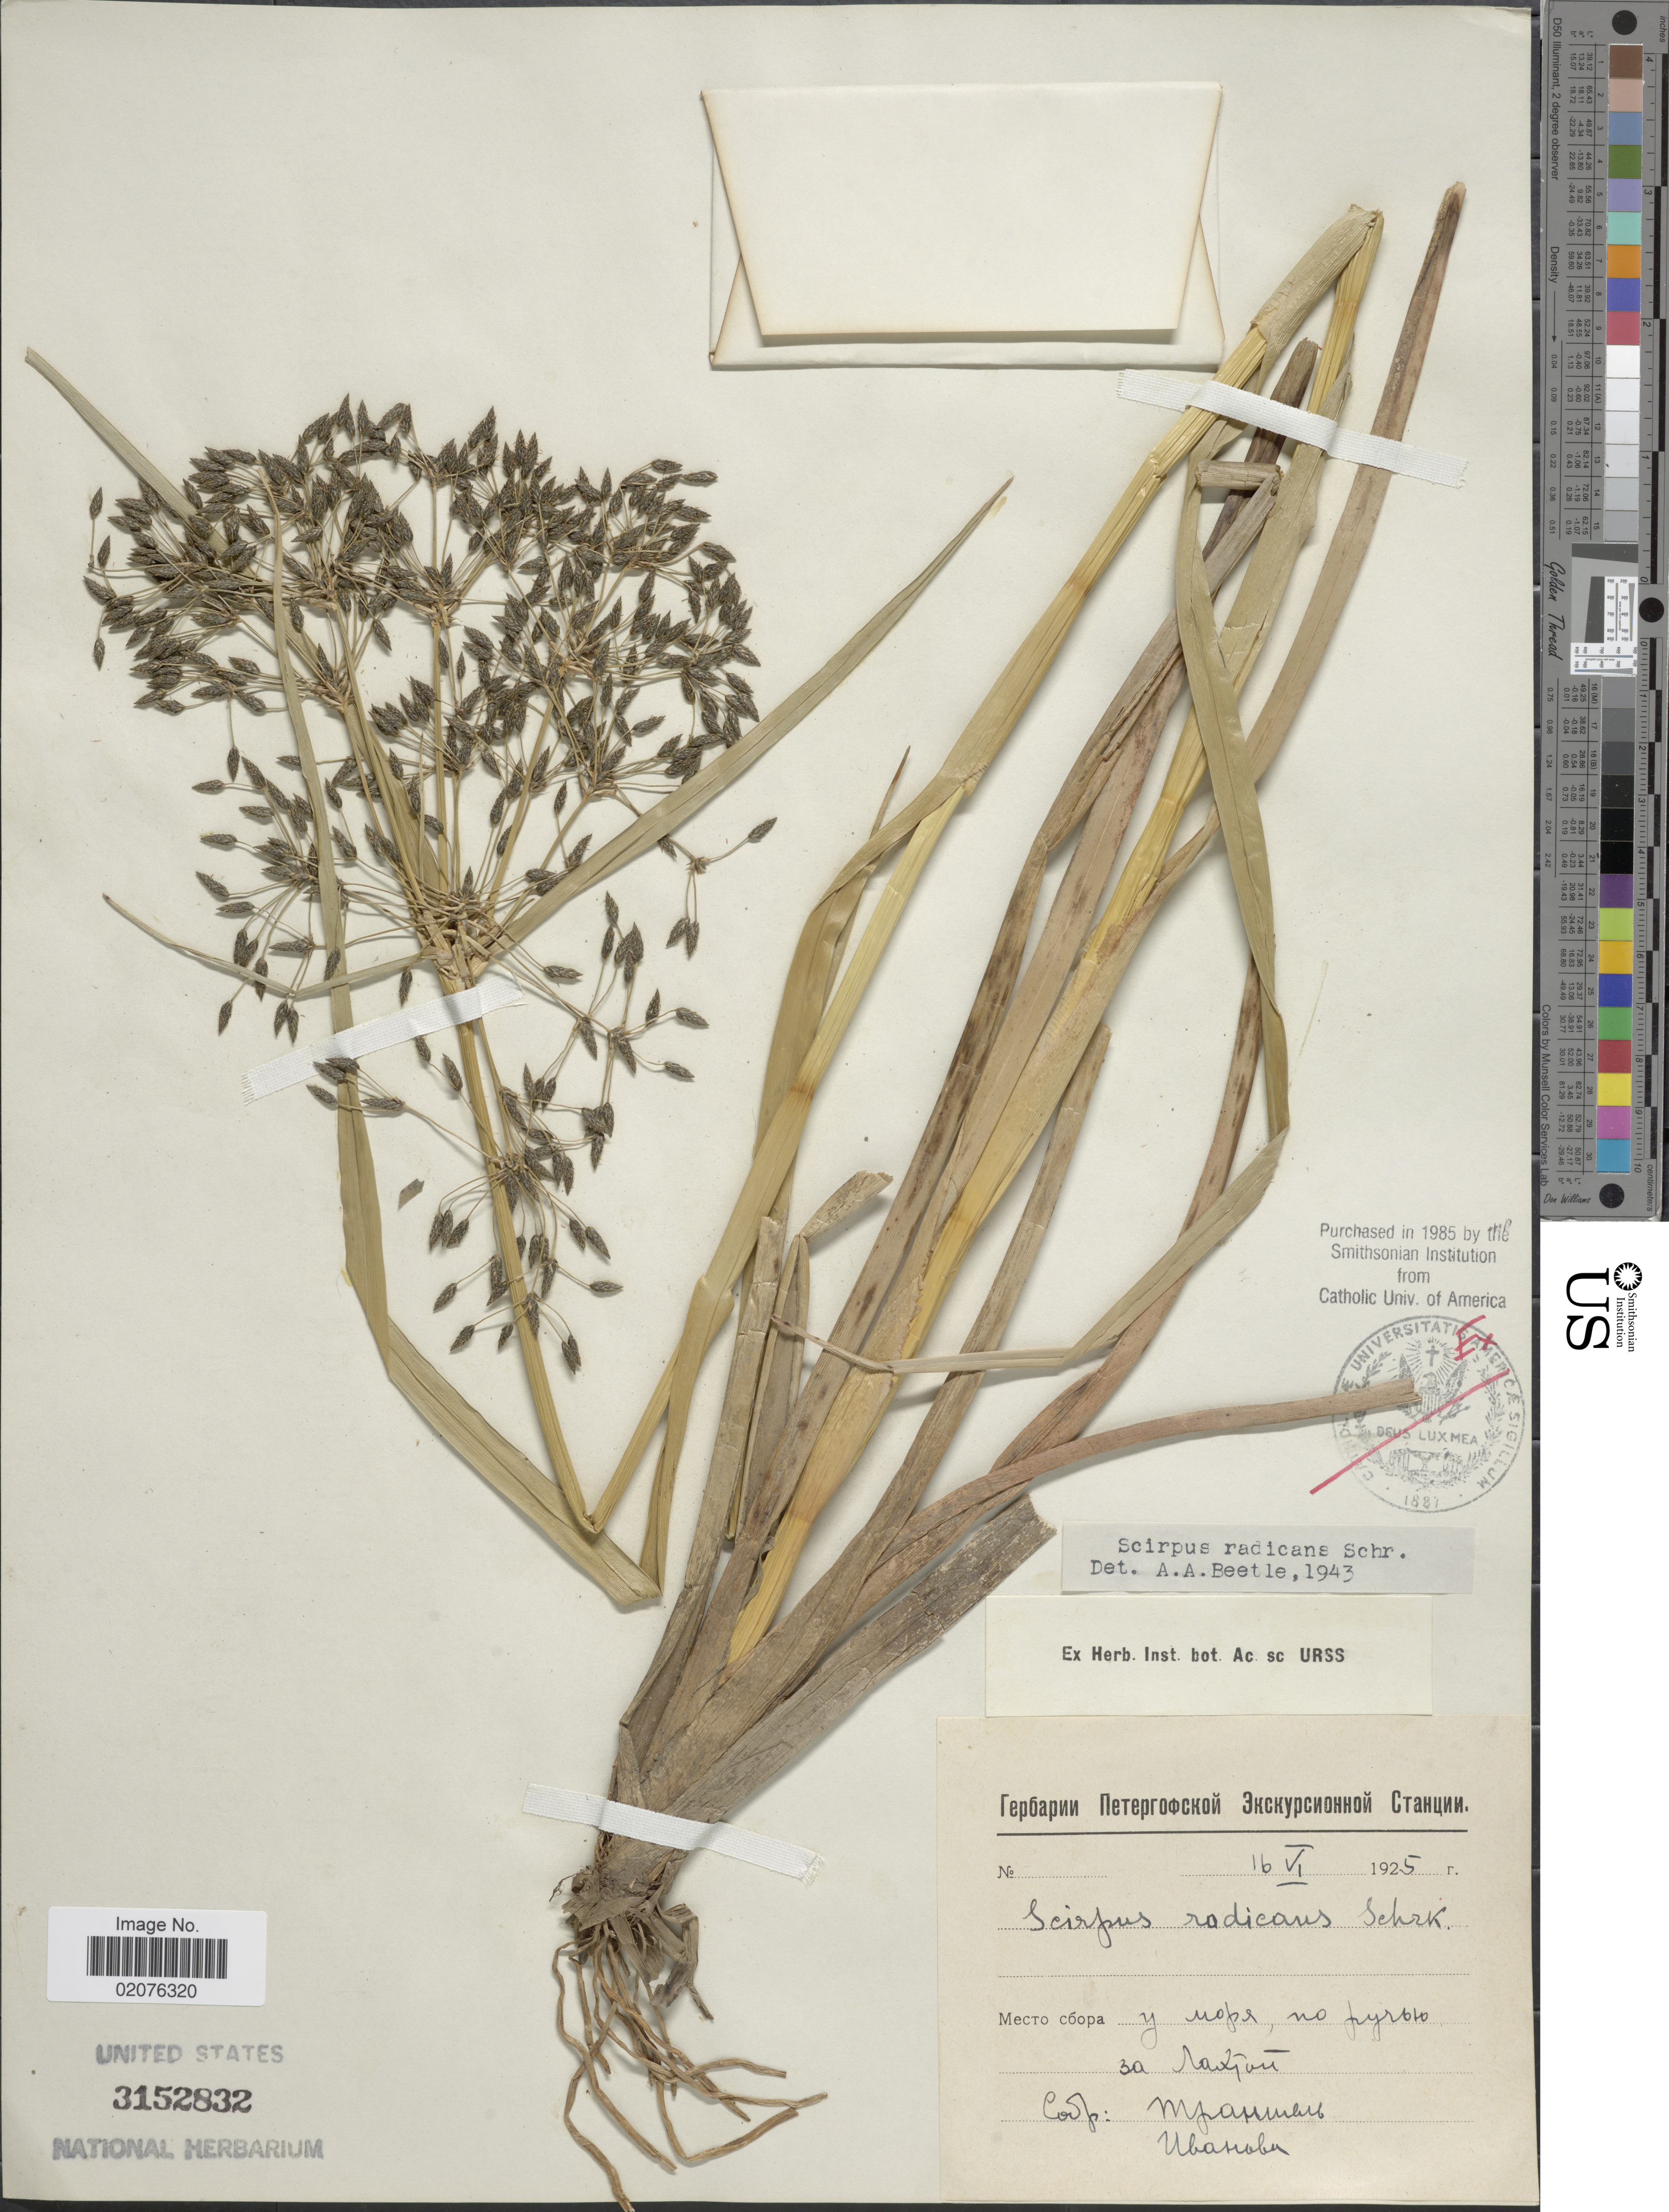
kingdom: Plantae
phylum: Tracheophyta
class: Liliopsida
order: Poales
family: Cyperaceae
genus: Scirpus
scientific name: Scirpus radicans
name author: Schkuhr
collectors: Transhel & Ivanova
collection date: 1925-06-16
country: Russian Federation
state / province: St. Petersburg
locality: Near Lakhta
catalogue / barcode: US 3152832